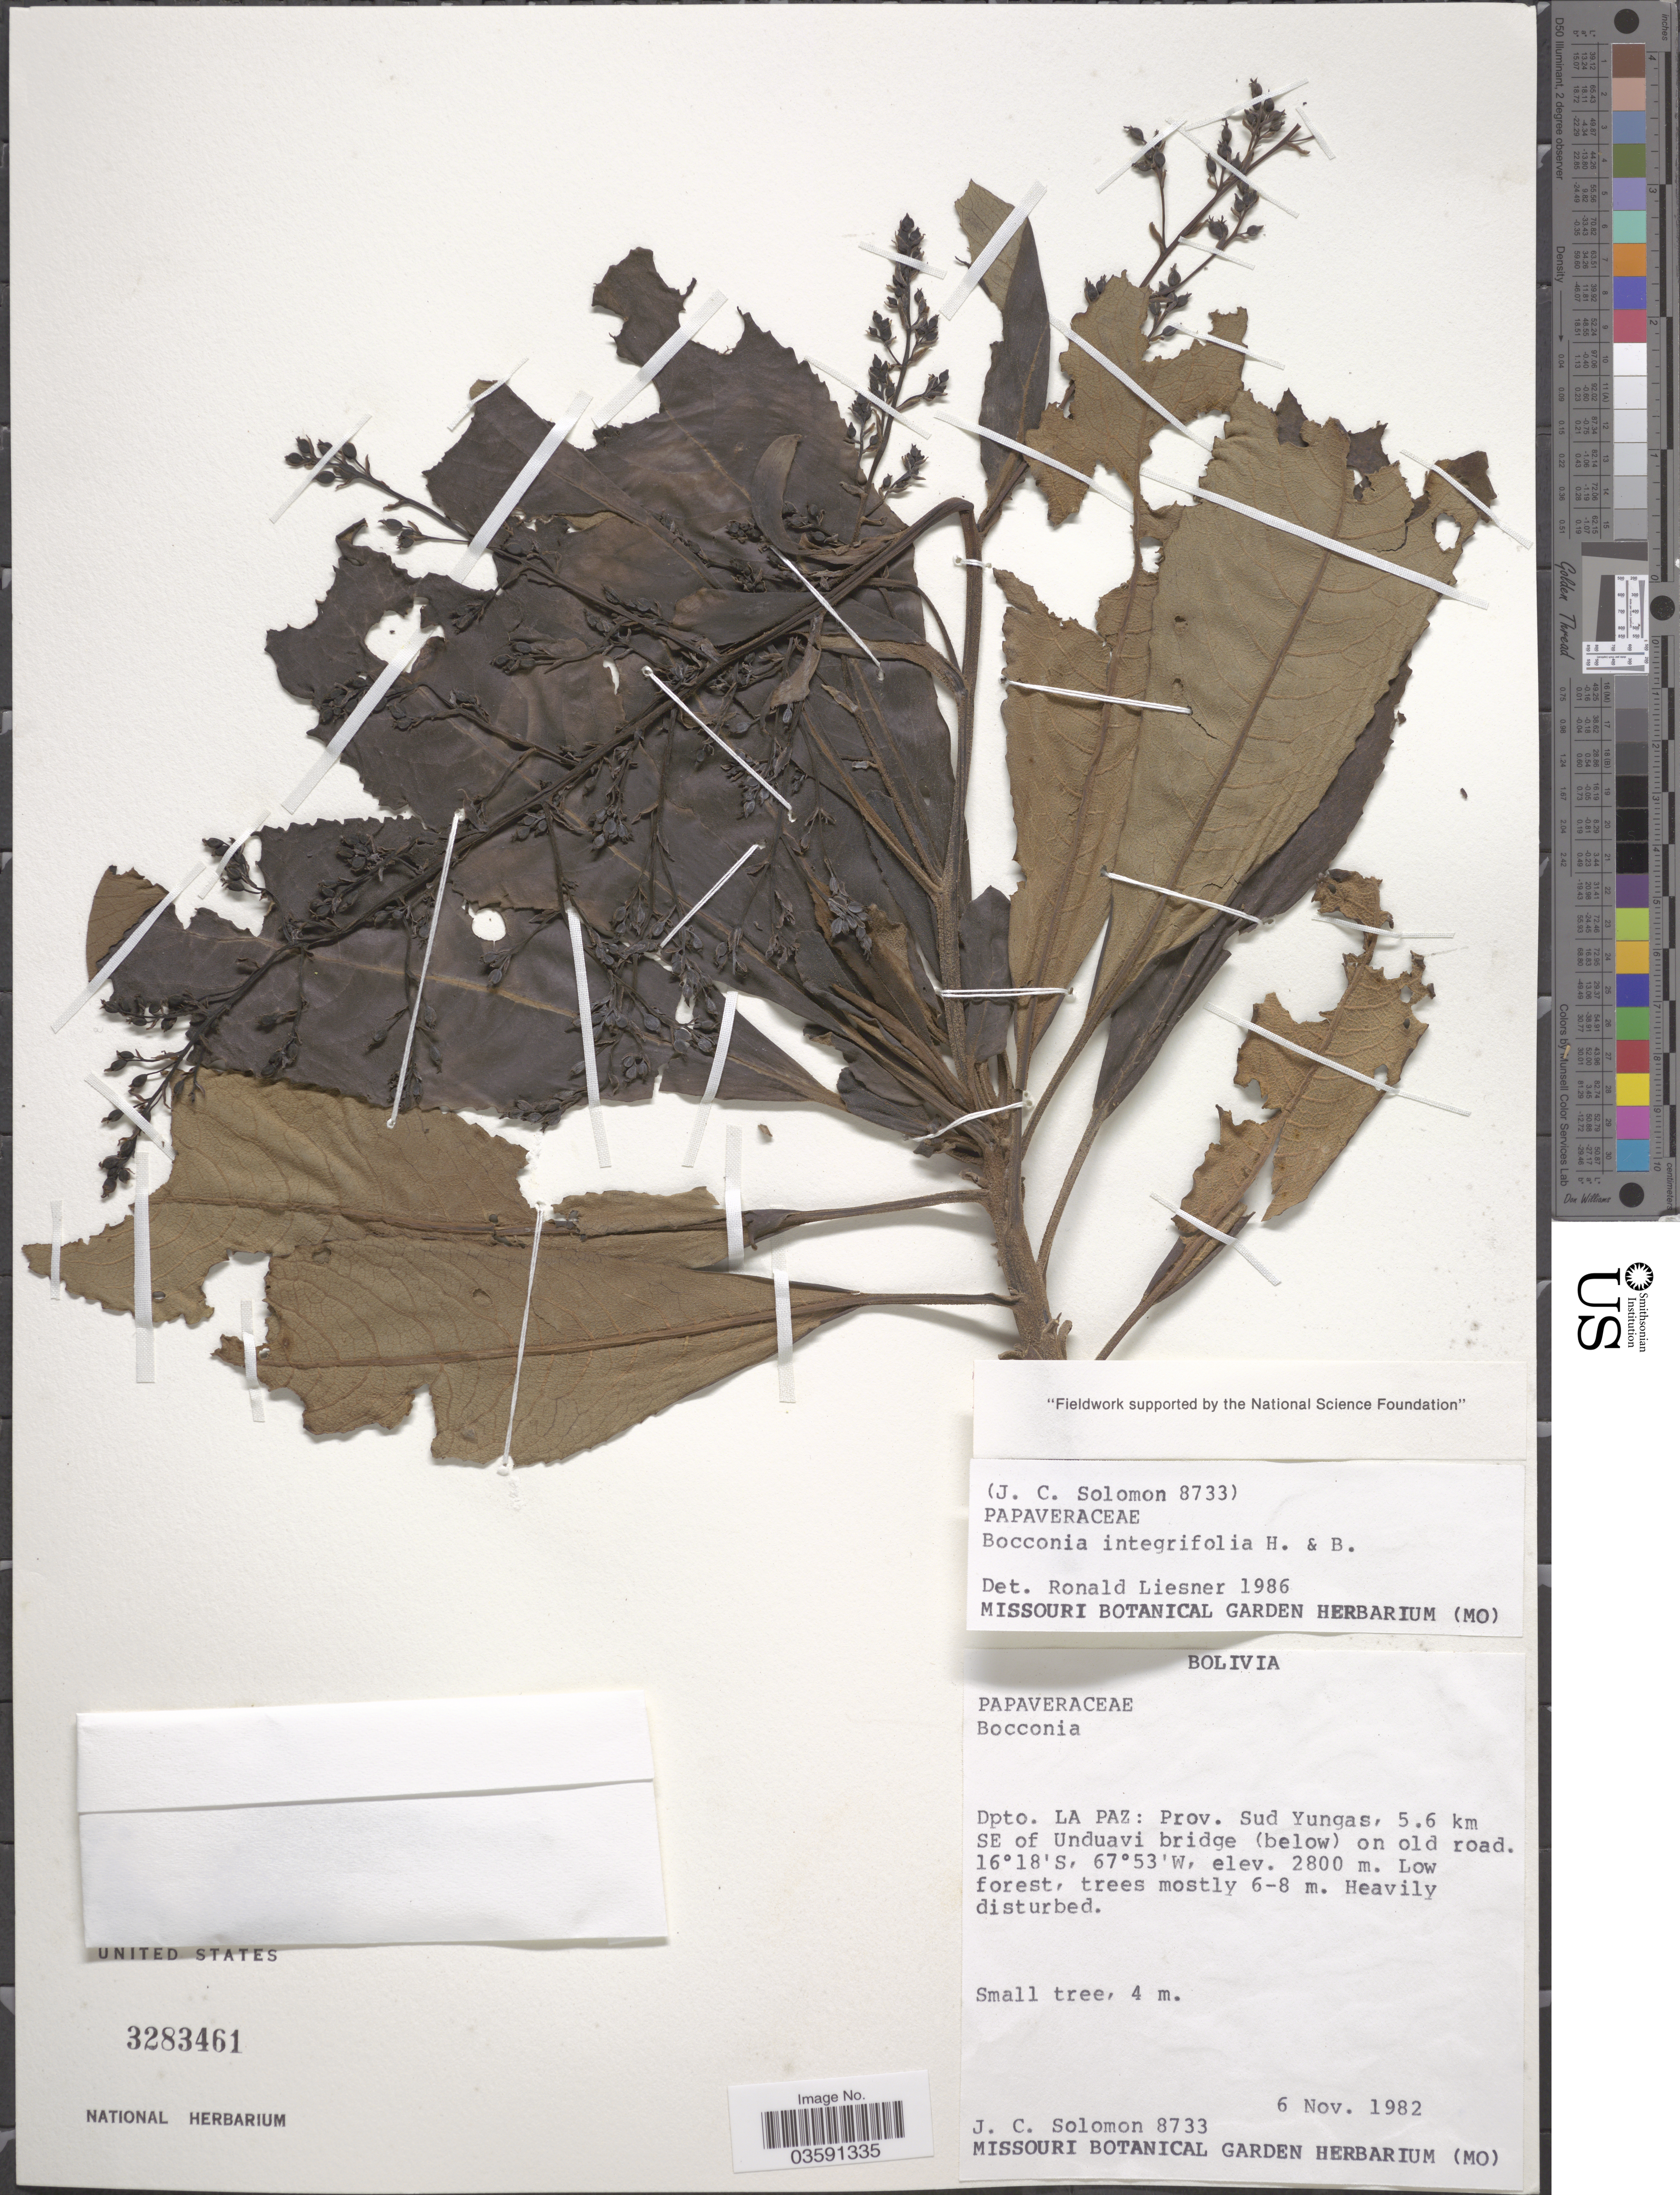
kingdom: Plantae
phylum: Tracheophyta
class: Magnoliopsida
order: Ranunculales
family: Papaveraceae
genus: Bocconia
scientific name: Bocconia integrifolia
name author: Bonpl.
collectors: J. C. Solomon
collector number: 8733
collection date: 1982-11-06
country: Bolivia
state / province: La Paz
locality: Dpto. La Paz: Prov. Sud Yungas, 5.6 km SE of Unduavi bridge (below) on old road.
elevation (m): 2800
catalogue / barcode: US 3283461